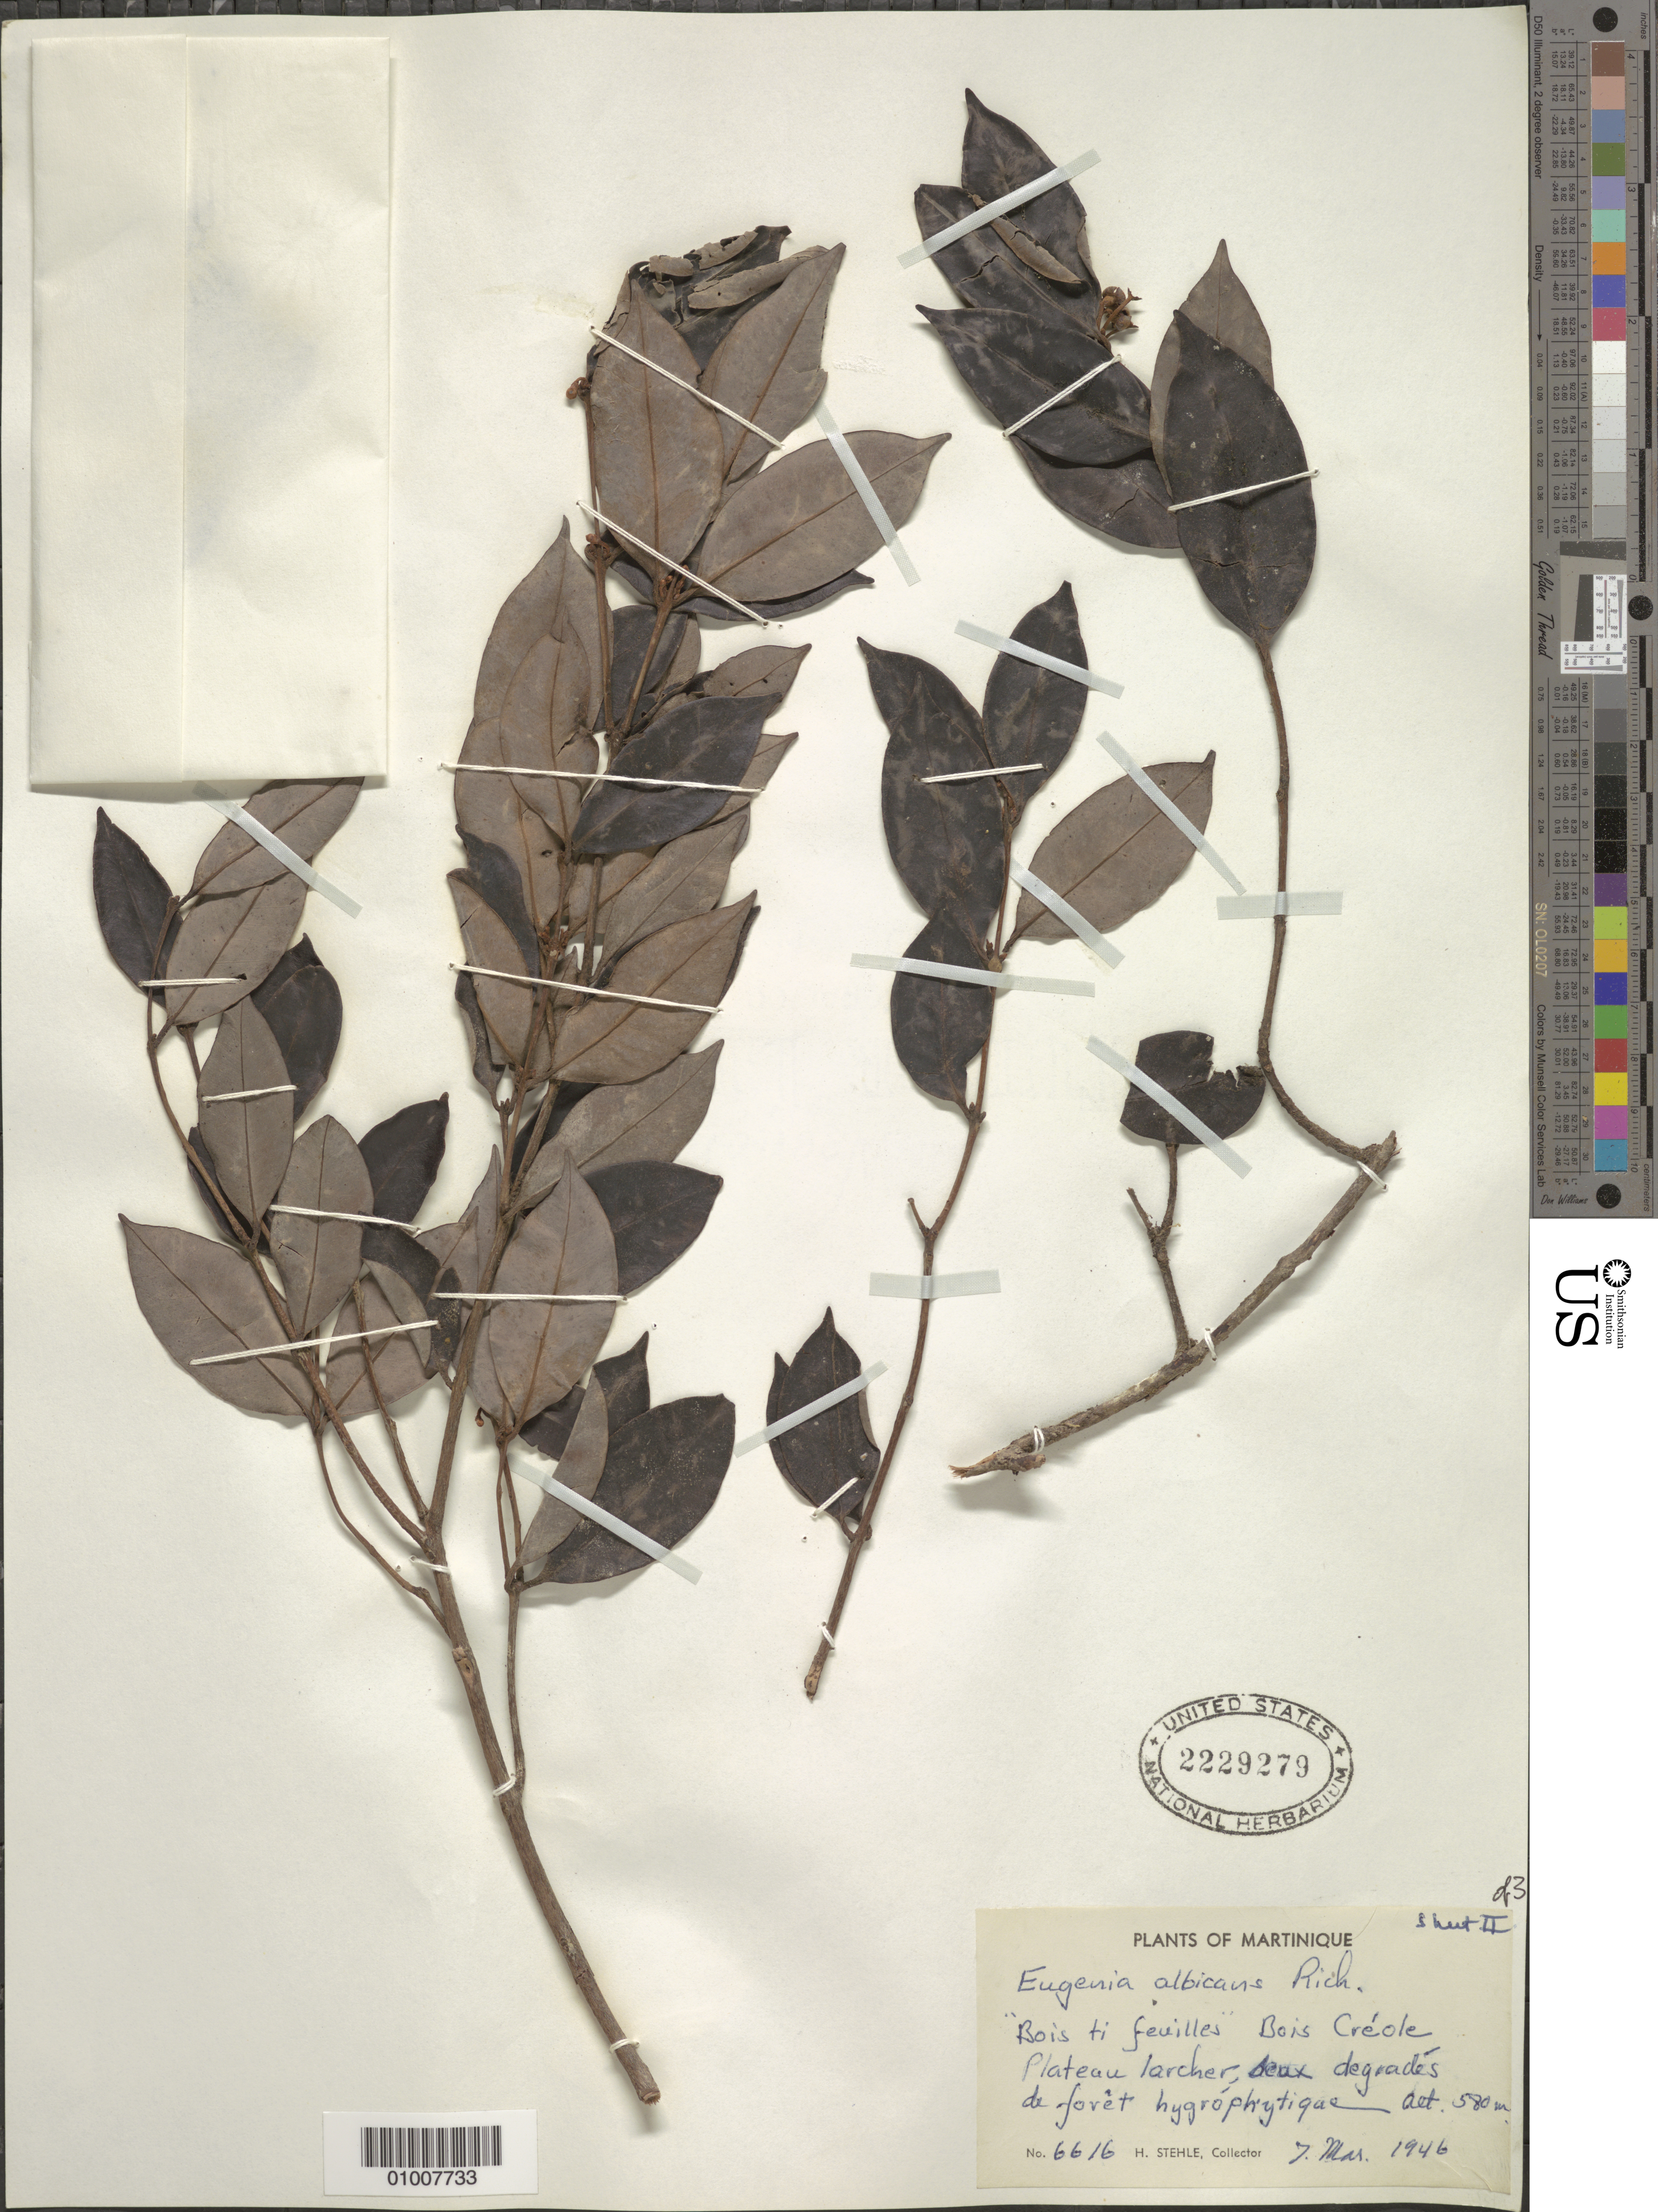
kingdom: Plantae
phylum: Tracheophyta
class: Magnoliopsida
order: Myrtales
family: Myrtaceae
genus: Eugenia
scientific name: Eugenia albicans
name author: (O. Berg) Urb.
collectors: H. Stehlé & M. Stehlé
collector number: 6616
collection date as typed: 07 Mar 1946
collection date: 1946-03-07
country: Martinique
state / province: Saint-Pierre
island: Martinique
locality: Plateau Larcher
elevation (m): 580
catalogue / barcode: US 2229279